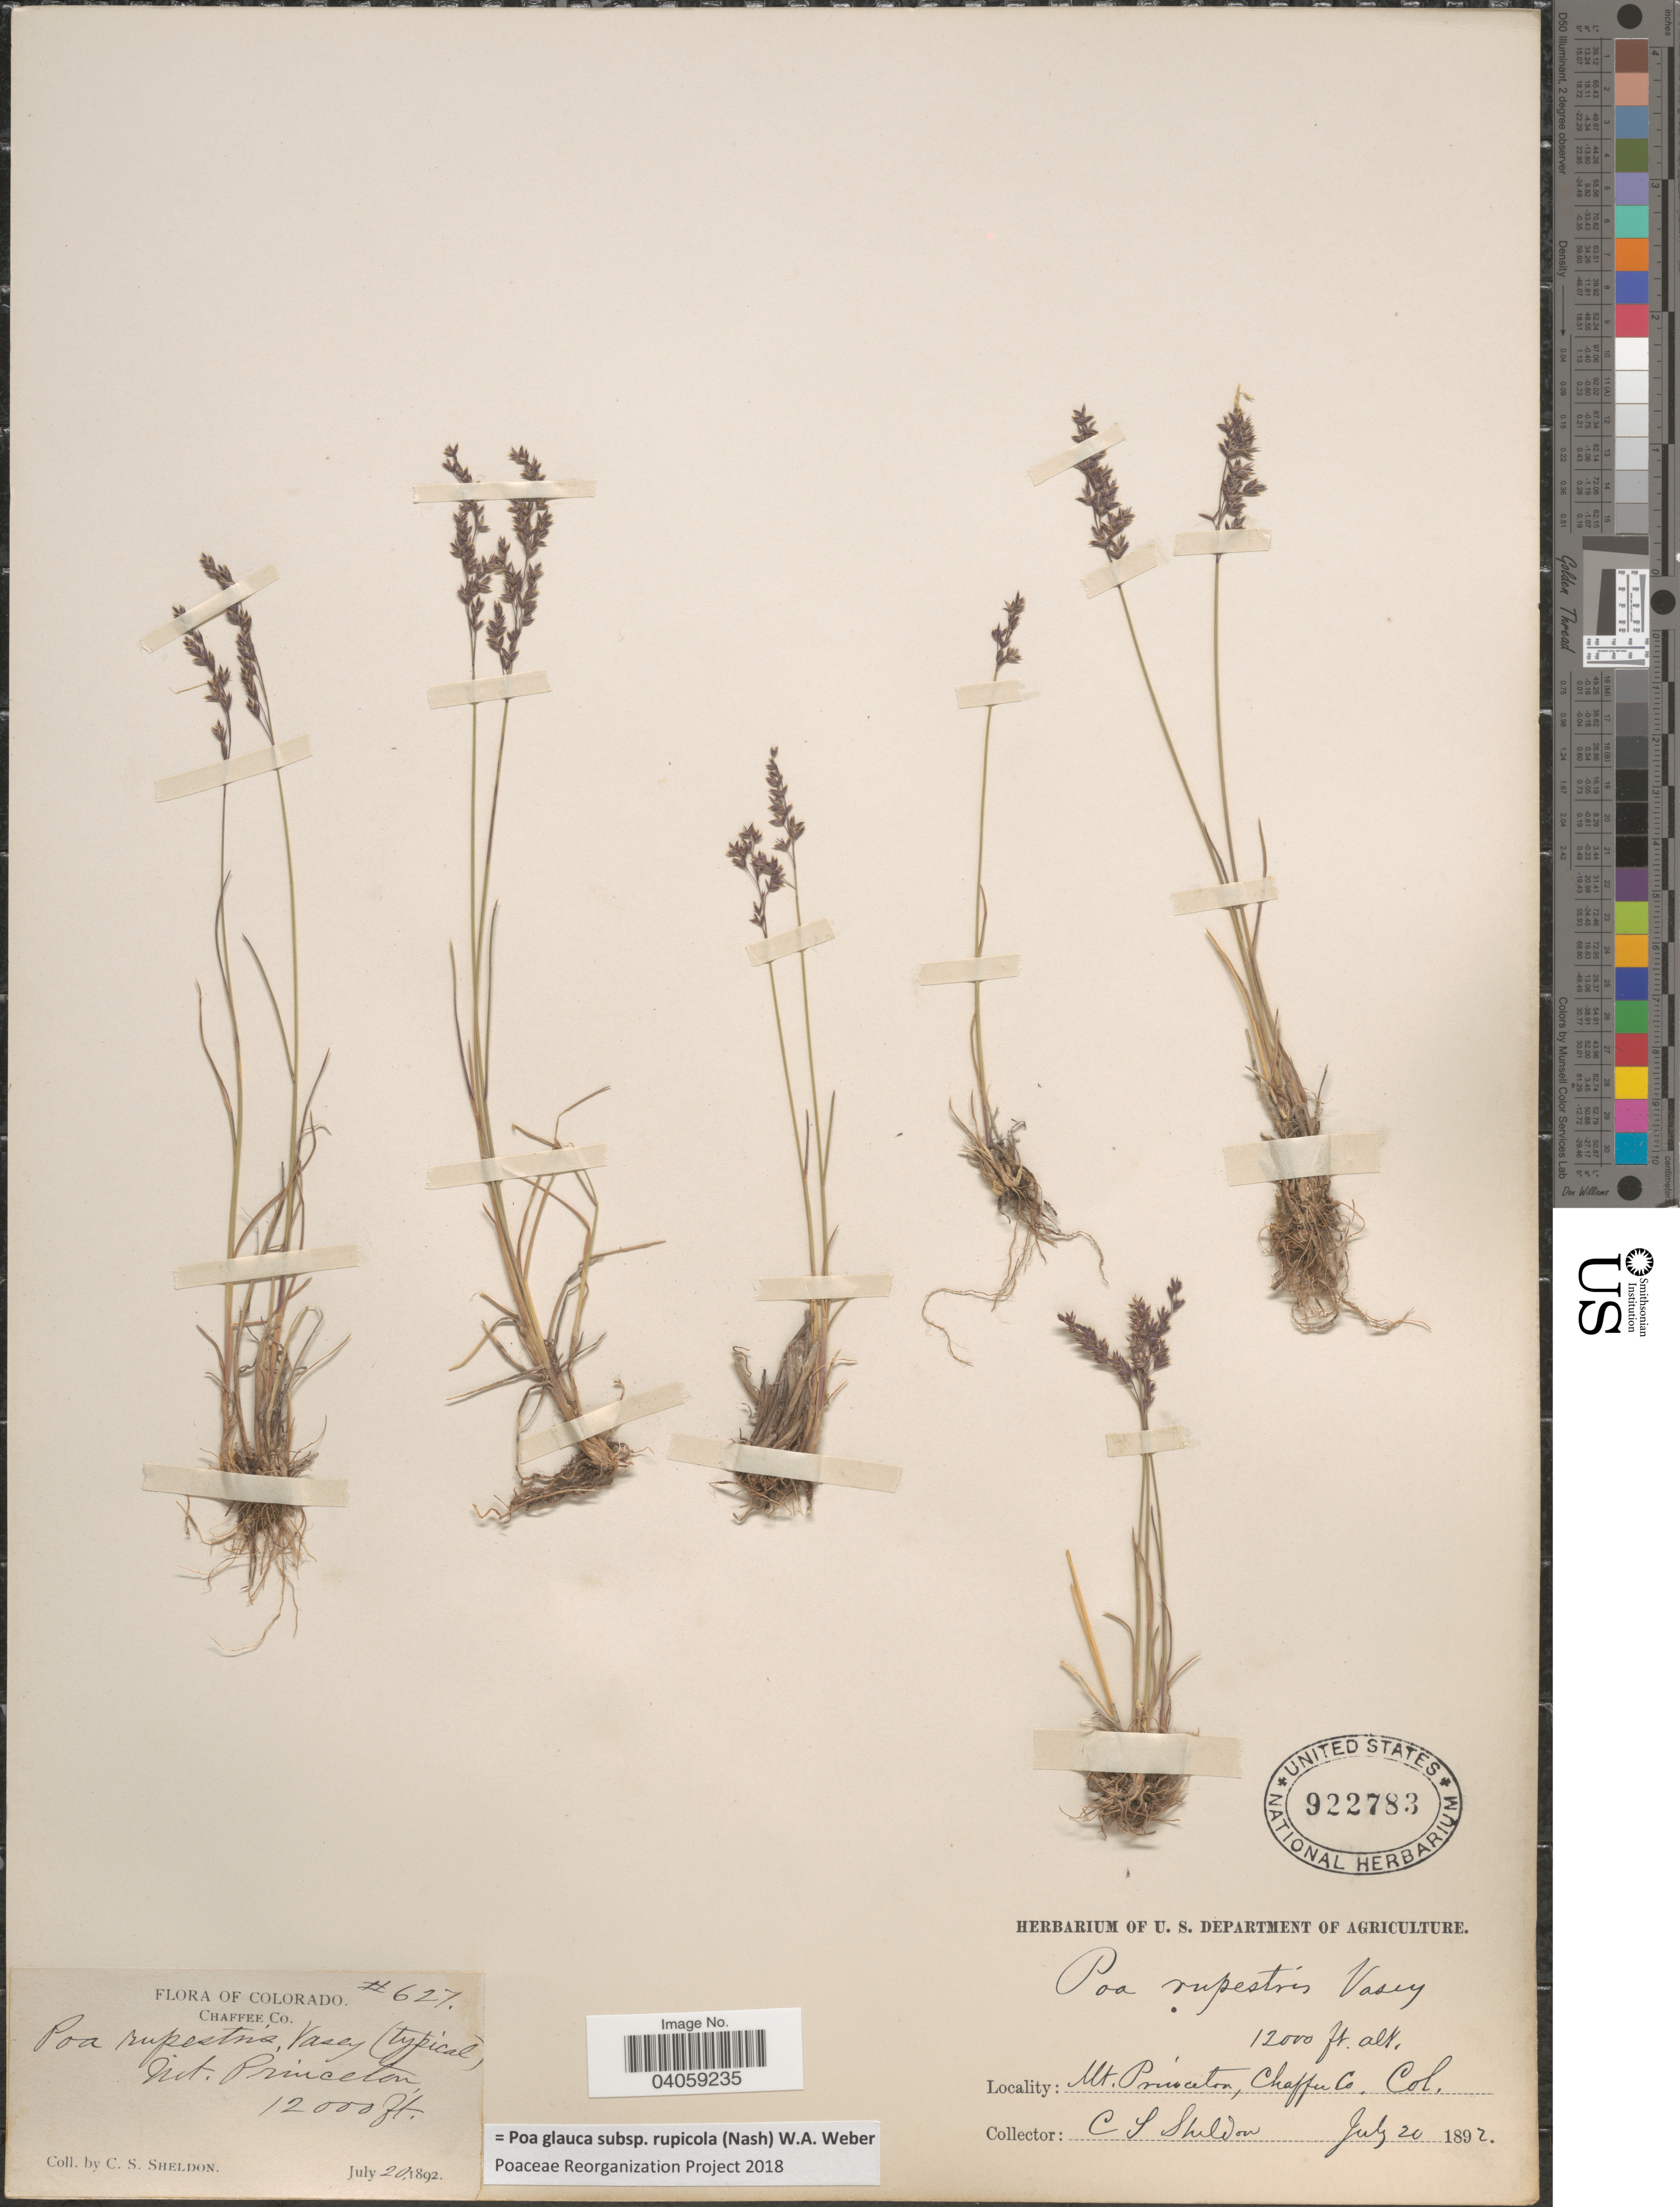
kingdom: Plantae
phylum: Tracheophyta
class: Liliopsida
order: Poales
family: Poaceae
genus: Poa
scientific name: Poa glauca subsp. rupicola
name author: (Nash) W.A. Weber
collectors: C. S. Sheldon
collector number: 627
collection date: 1892-07-20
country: United States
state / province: Colorado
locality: Chaffee Co. Mt. Princeton.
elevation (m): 3658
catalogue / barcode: US 922783